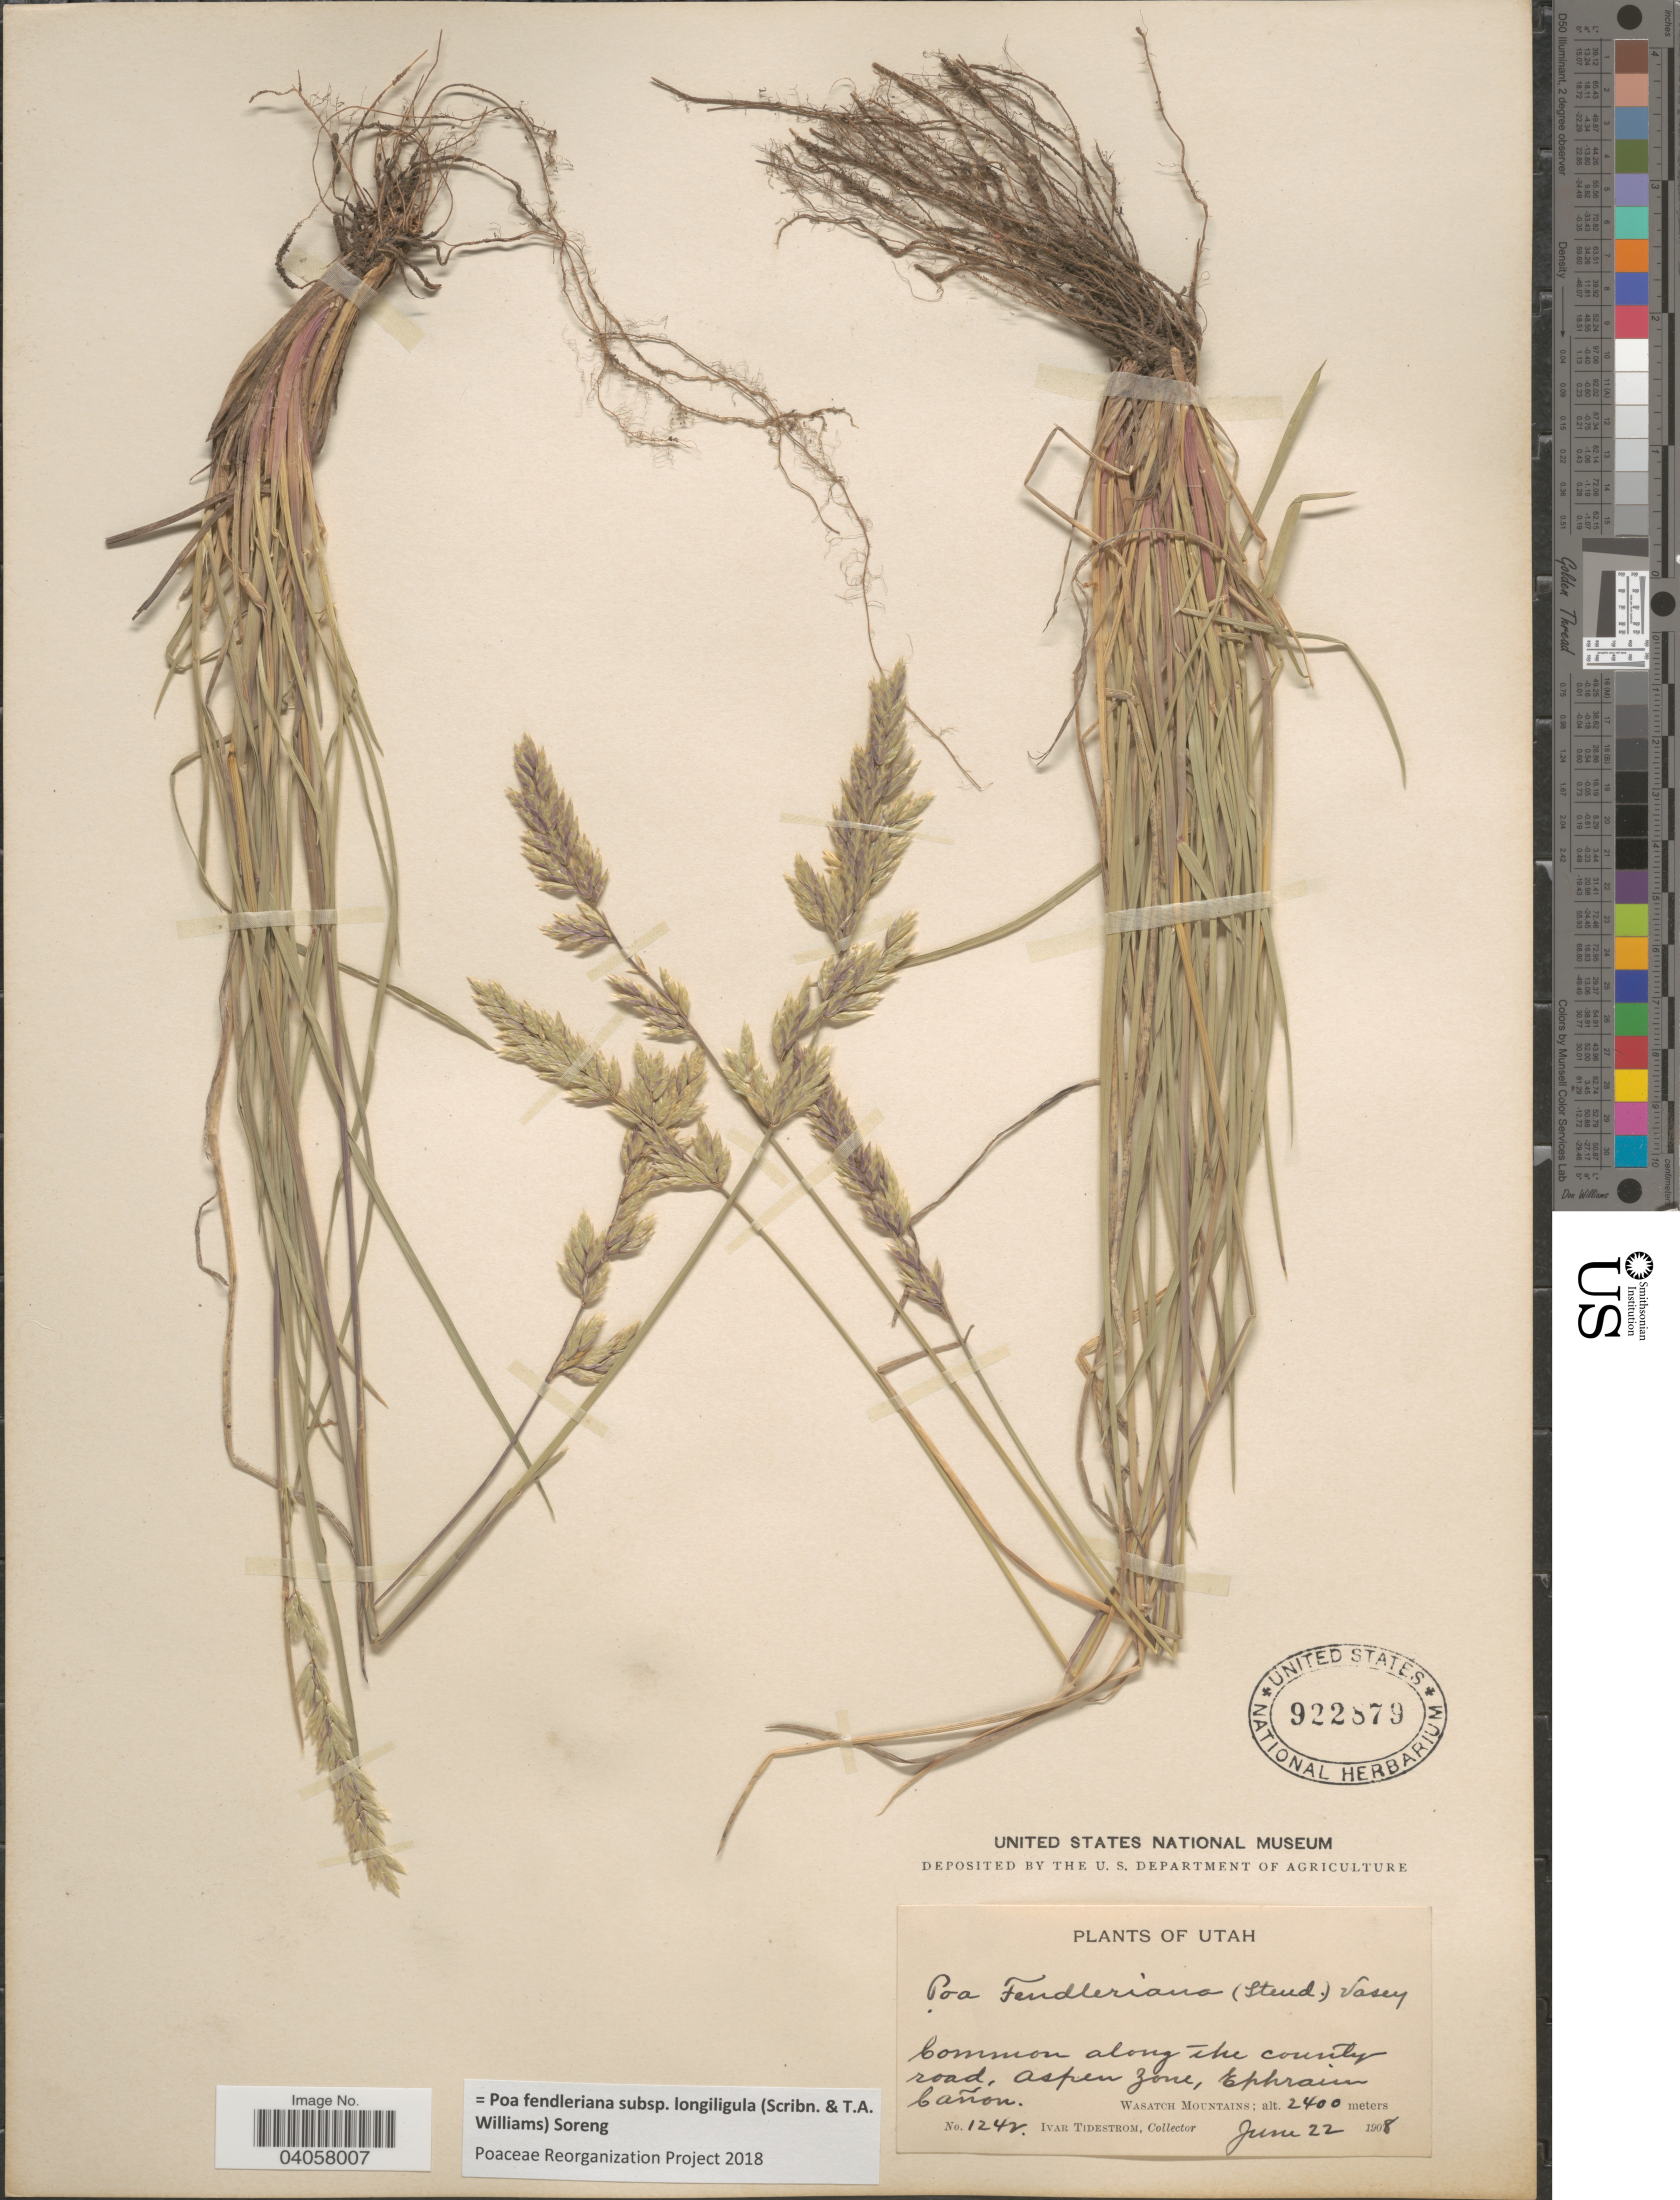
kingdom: Plantae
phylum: Tracheophyta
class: Liliopsida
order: Poales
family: Poaceae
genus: Poa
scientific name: Poa fendleriana subsp. longiligula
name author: (Scribn. & T.A. Williams) Soreng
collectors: I. F. Tidestrom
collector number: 1242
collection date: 1908-06-22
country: United States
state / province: Utah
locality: Along the county road, Aspen Zone, Ephraim Cañon. Wasatch Mountains.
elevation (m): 2400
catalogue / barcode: US 922879